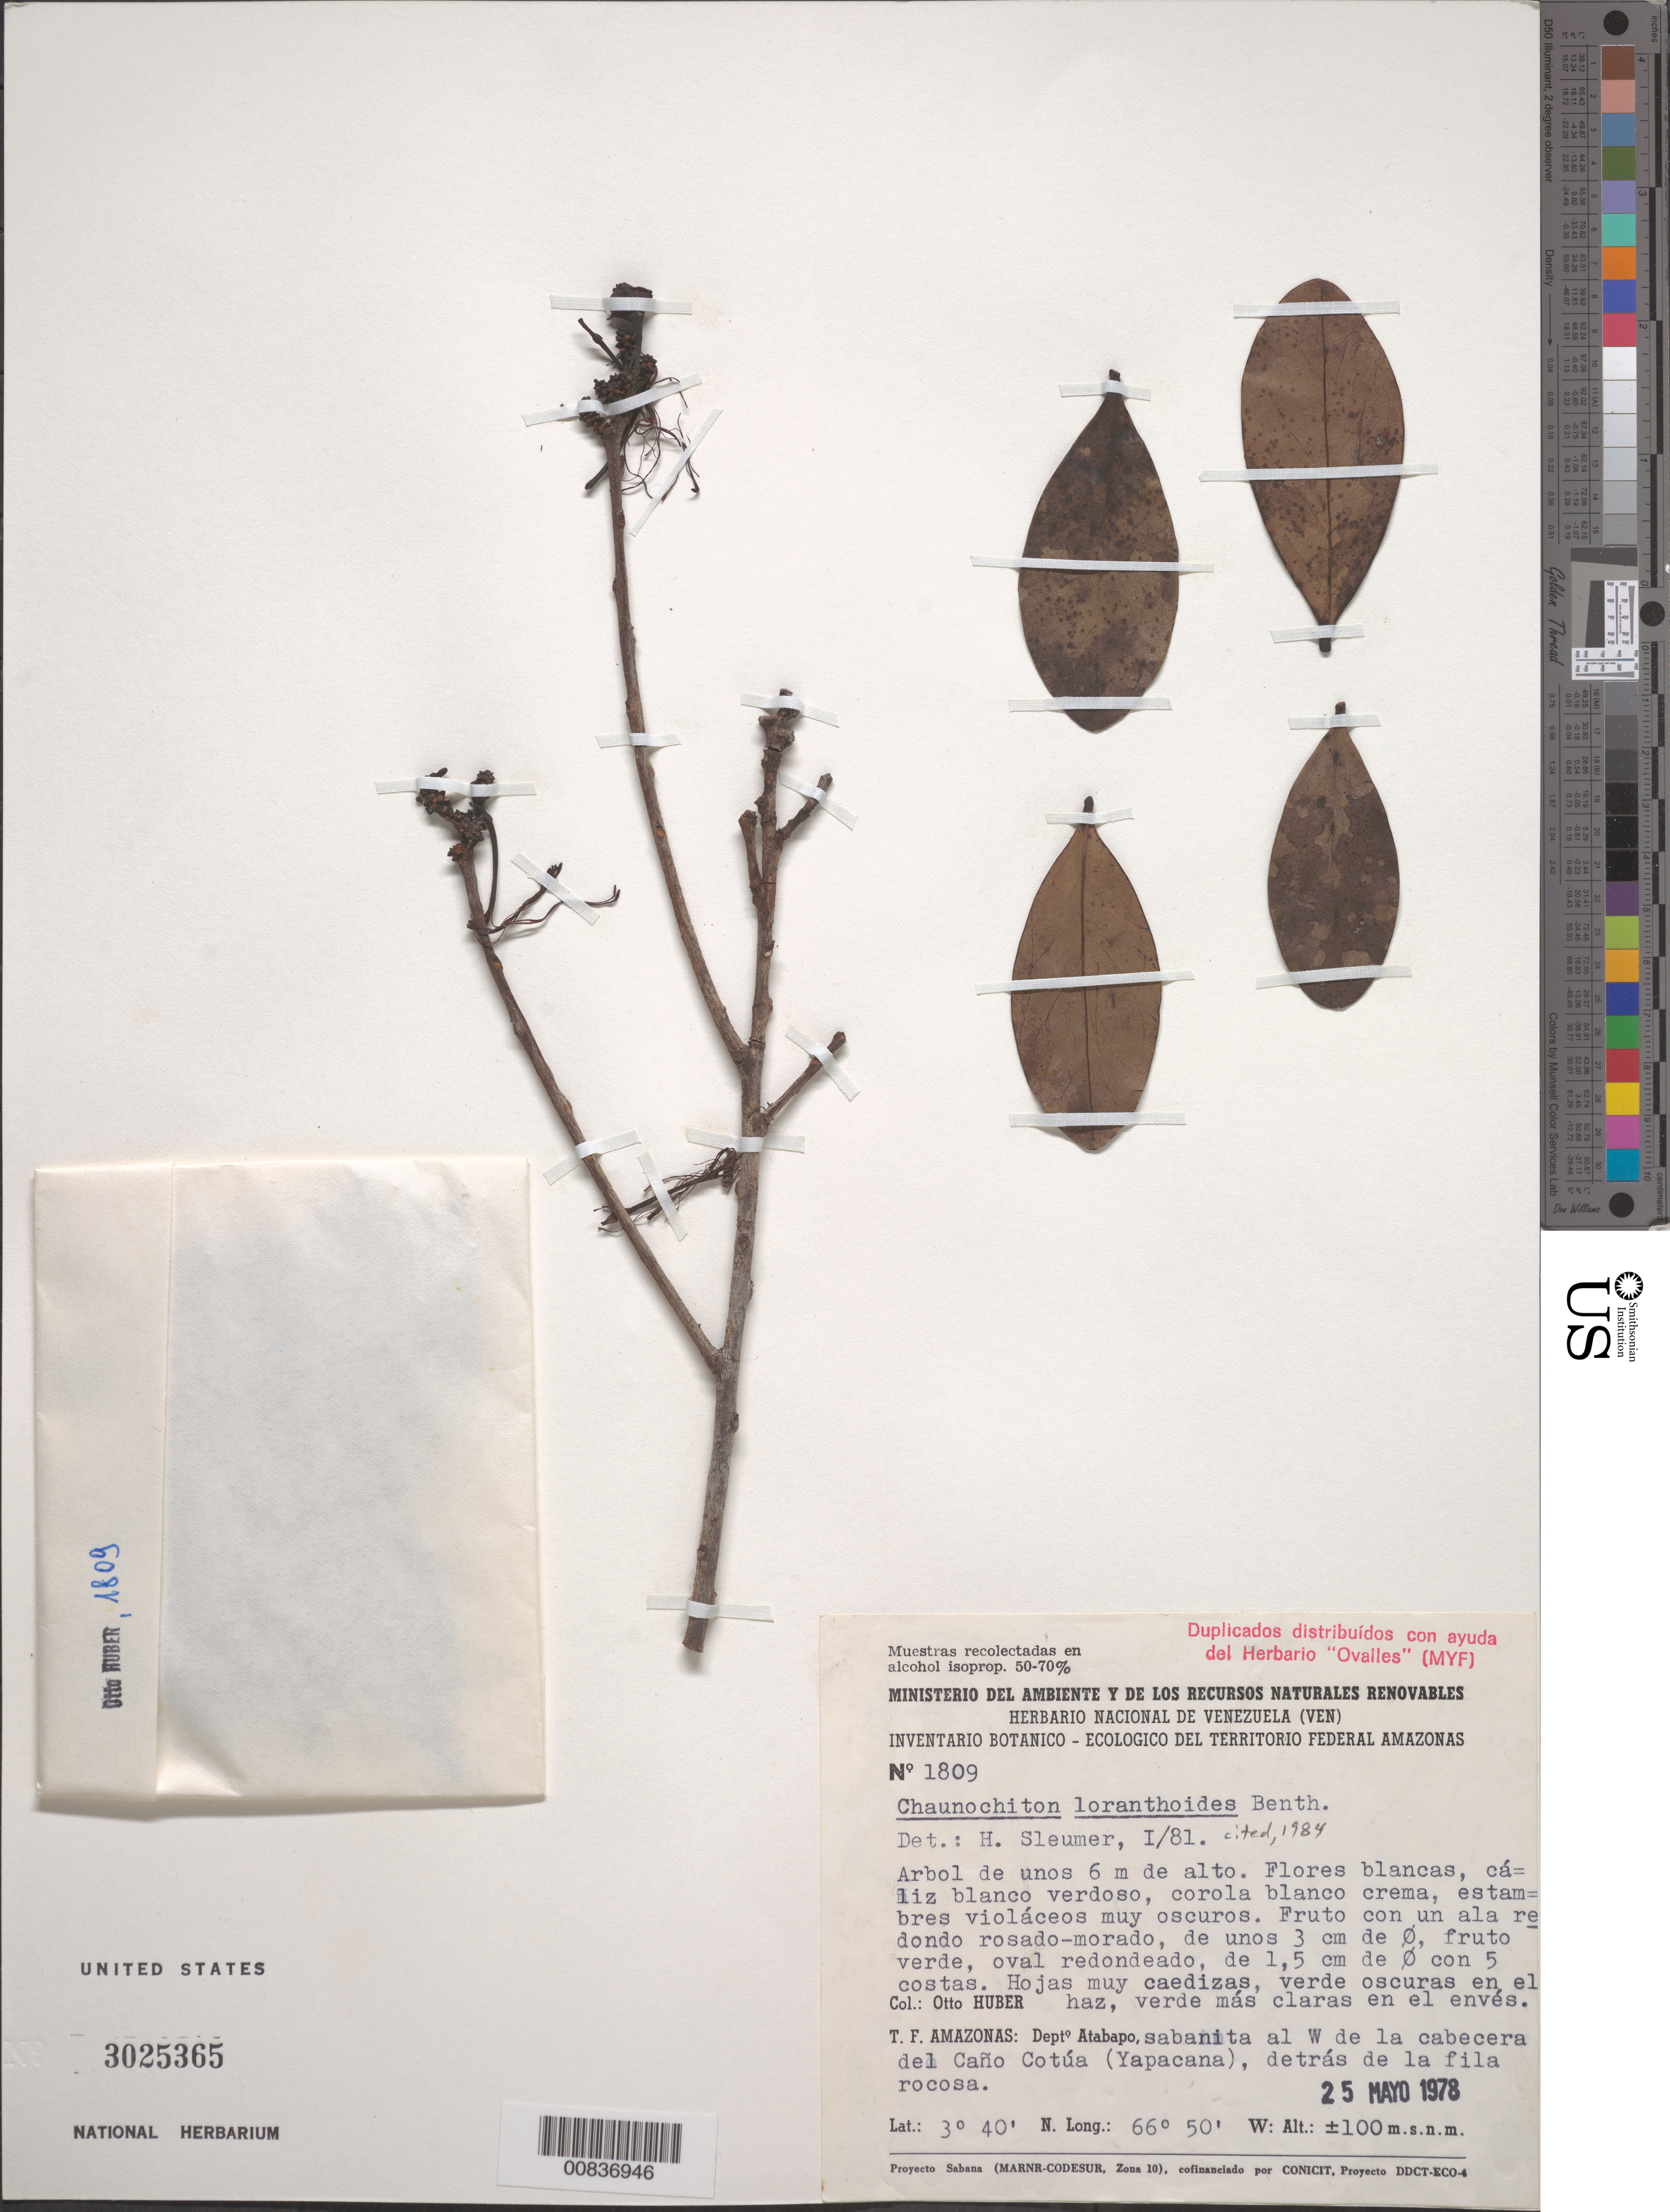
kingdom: Plantae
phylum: Tracheophyta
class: Magnoliopsida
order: Santalales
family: Aptandraceae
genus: Chaunochiton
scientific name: Chaunochiton loranthoides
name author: Benth.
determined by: Sleumer, H. O.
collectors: O. Huber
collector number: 1809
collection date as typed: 25-May-78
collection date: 1978-05-25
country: Venezuela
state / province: Amazonas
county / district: Atabapo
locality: Caño Cotua (Yapacana), W del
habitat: Sabanita, W de la cabecera del cano; detras de la fila rocosa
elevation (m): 100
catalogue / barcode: US 3025365